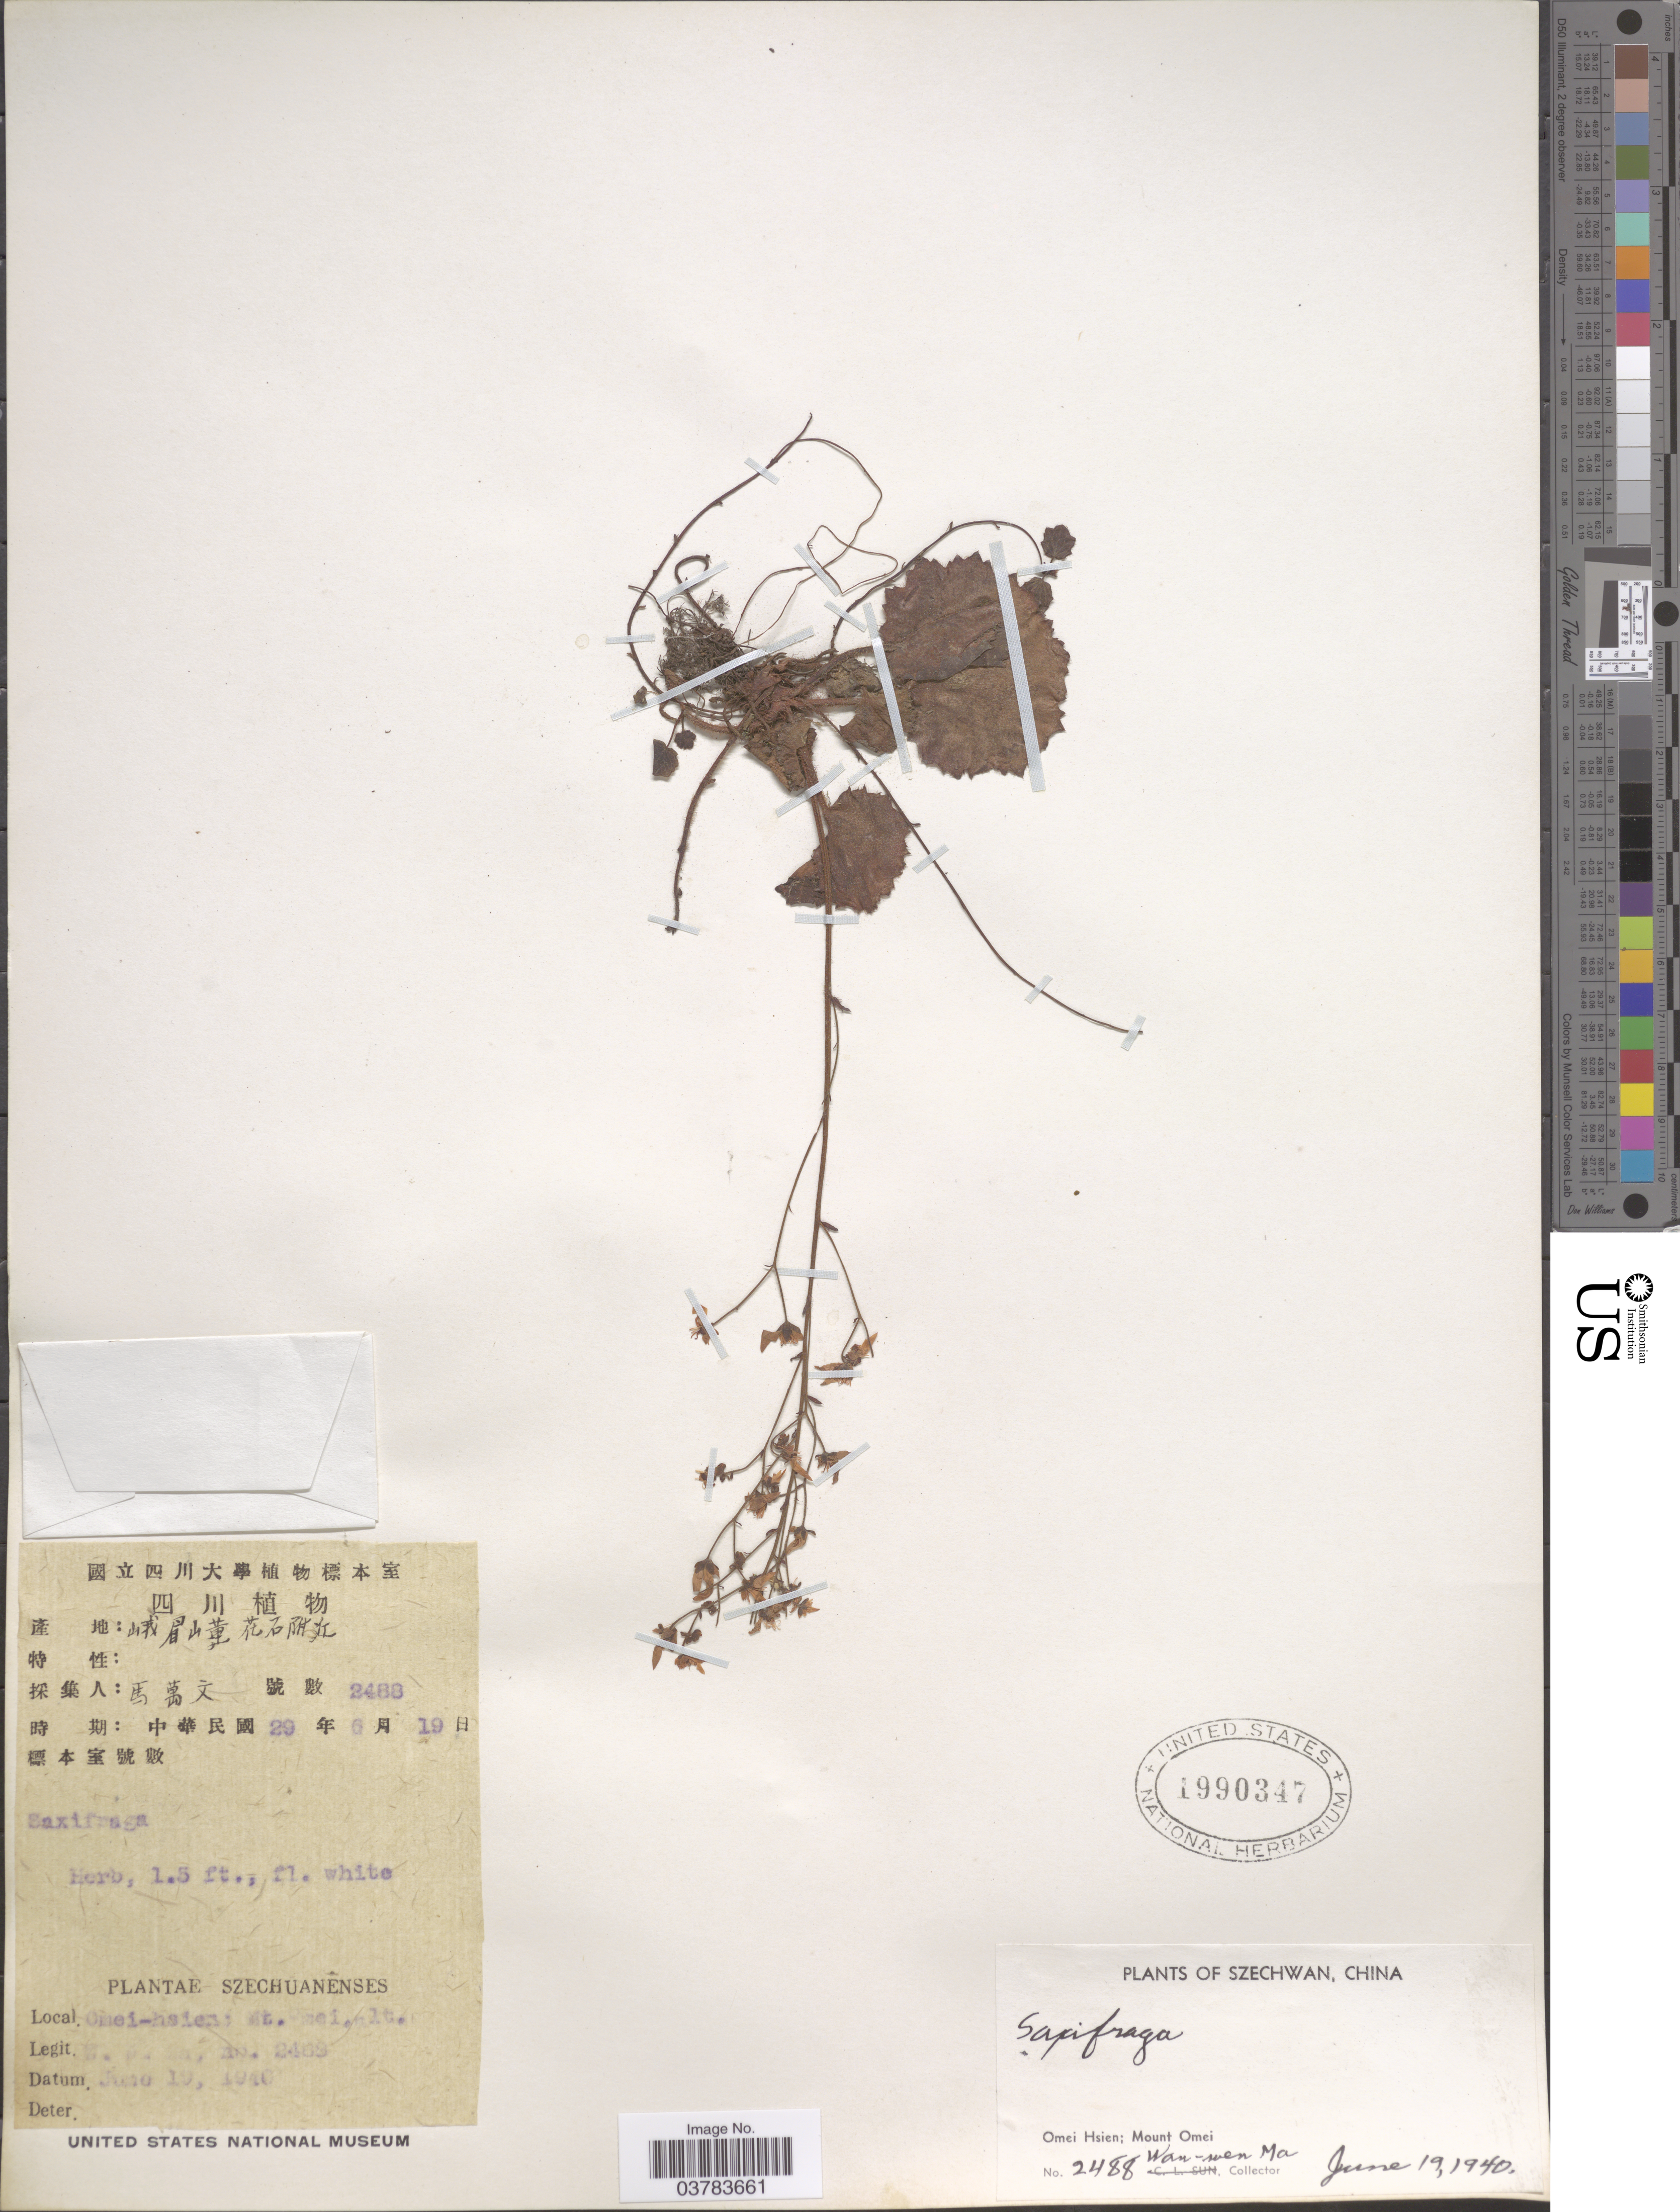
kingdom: Plantae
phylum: Tracheophyta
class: Magnoliopsida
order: Saxifragales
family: Saxifragaceae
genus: Saxifraga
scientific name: Saxifraga sp.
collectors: W. Ma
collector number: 2488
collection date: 1940-06-19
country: China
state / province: Sichuan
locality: Szechwan. Omei Hsien; Mount Omei.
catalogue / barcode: US 1990347